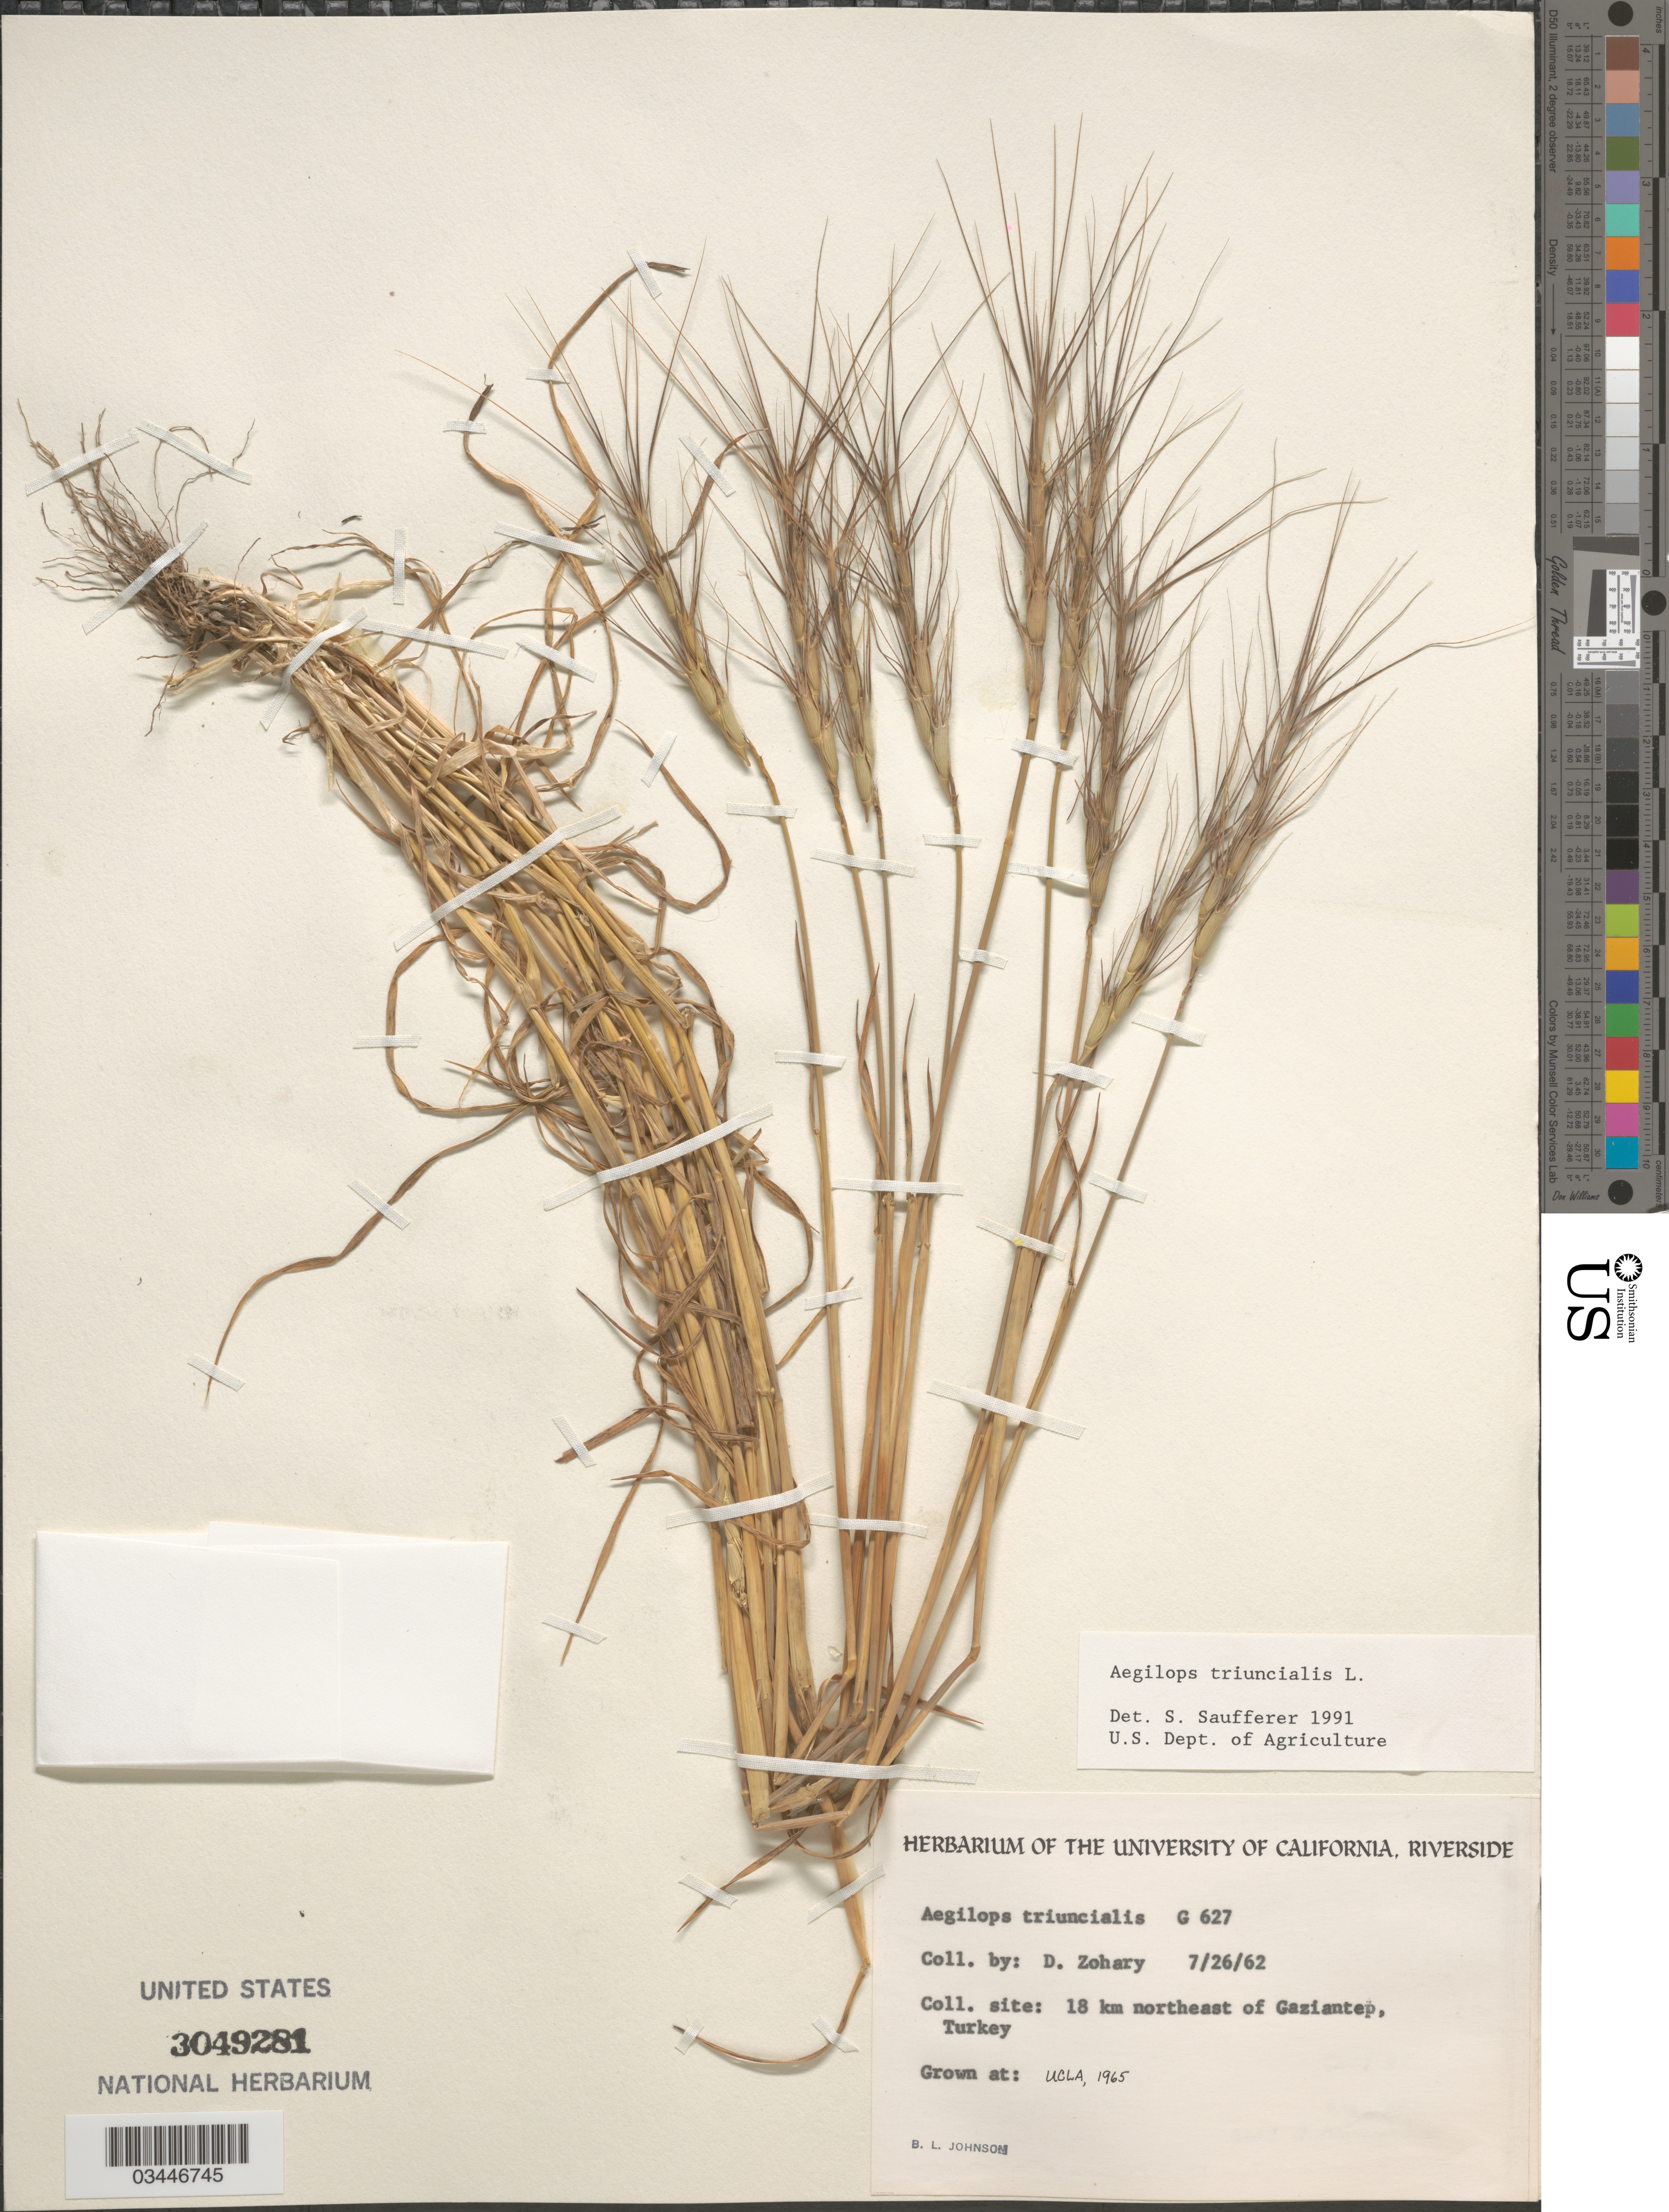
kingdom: Plantae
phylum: Tracheophyta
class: Liliopsida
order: Poales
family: Poaceae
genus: Aegilops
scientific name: Aegilops triuncialis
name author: L.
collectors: B. Johnson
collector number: G627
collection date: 1965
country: United States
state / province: California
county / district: Los Angeles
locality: UCLA.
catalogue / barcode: US 3049281